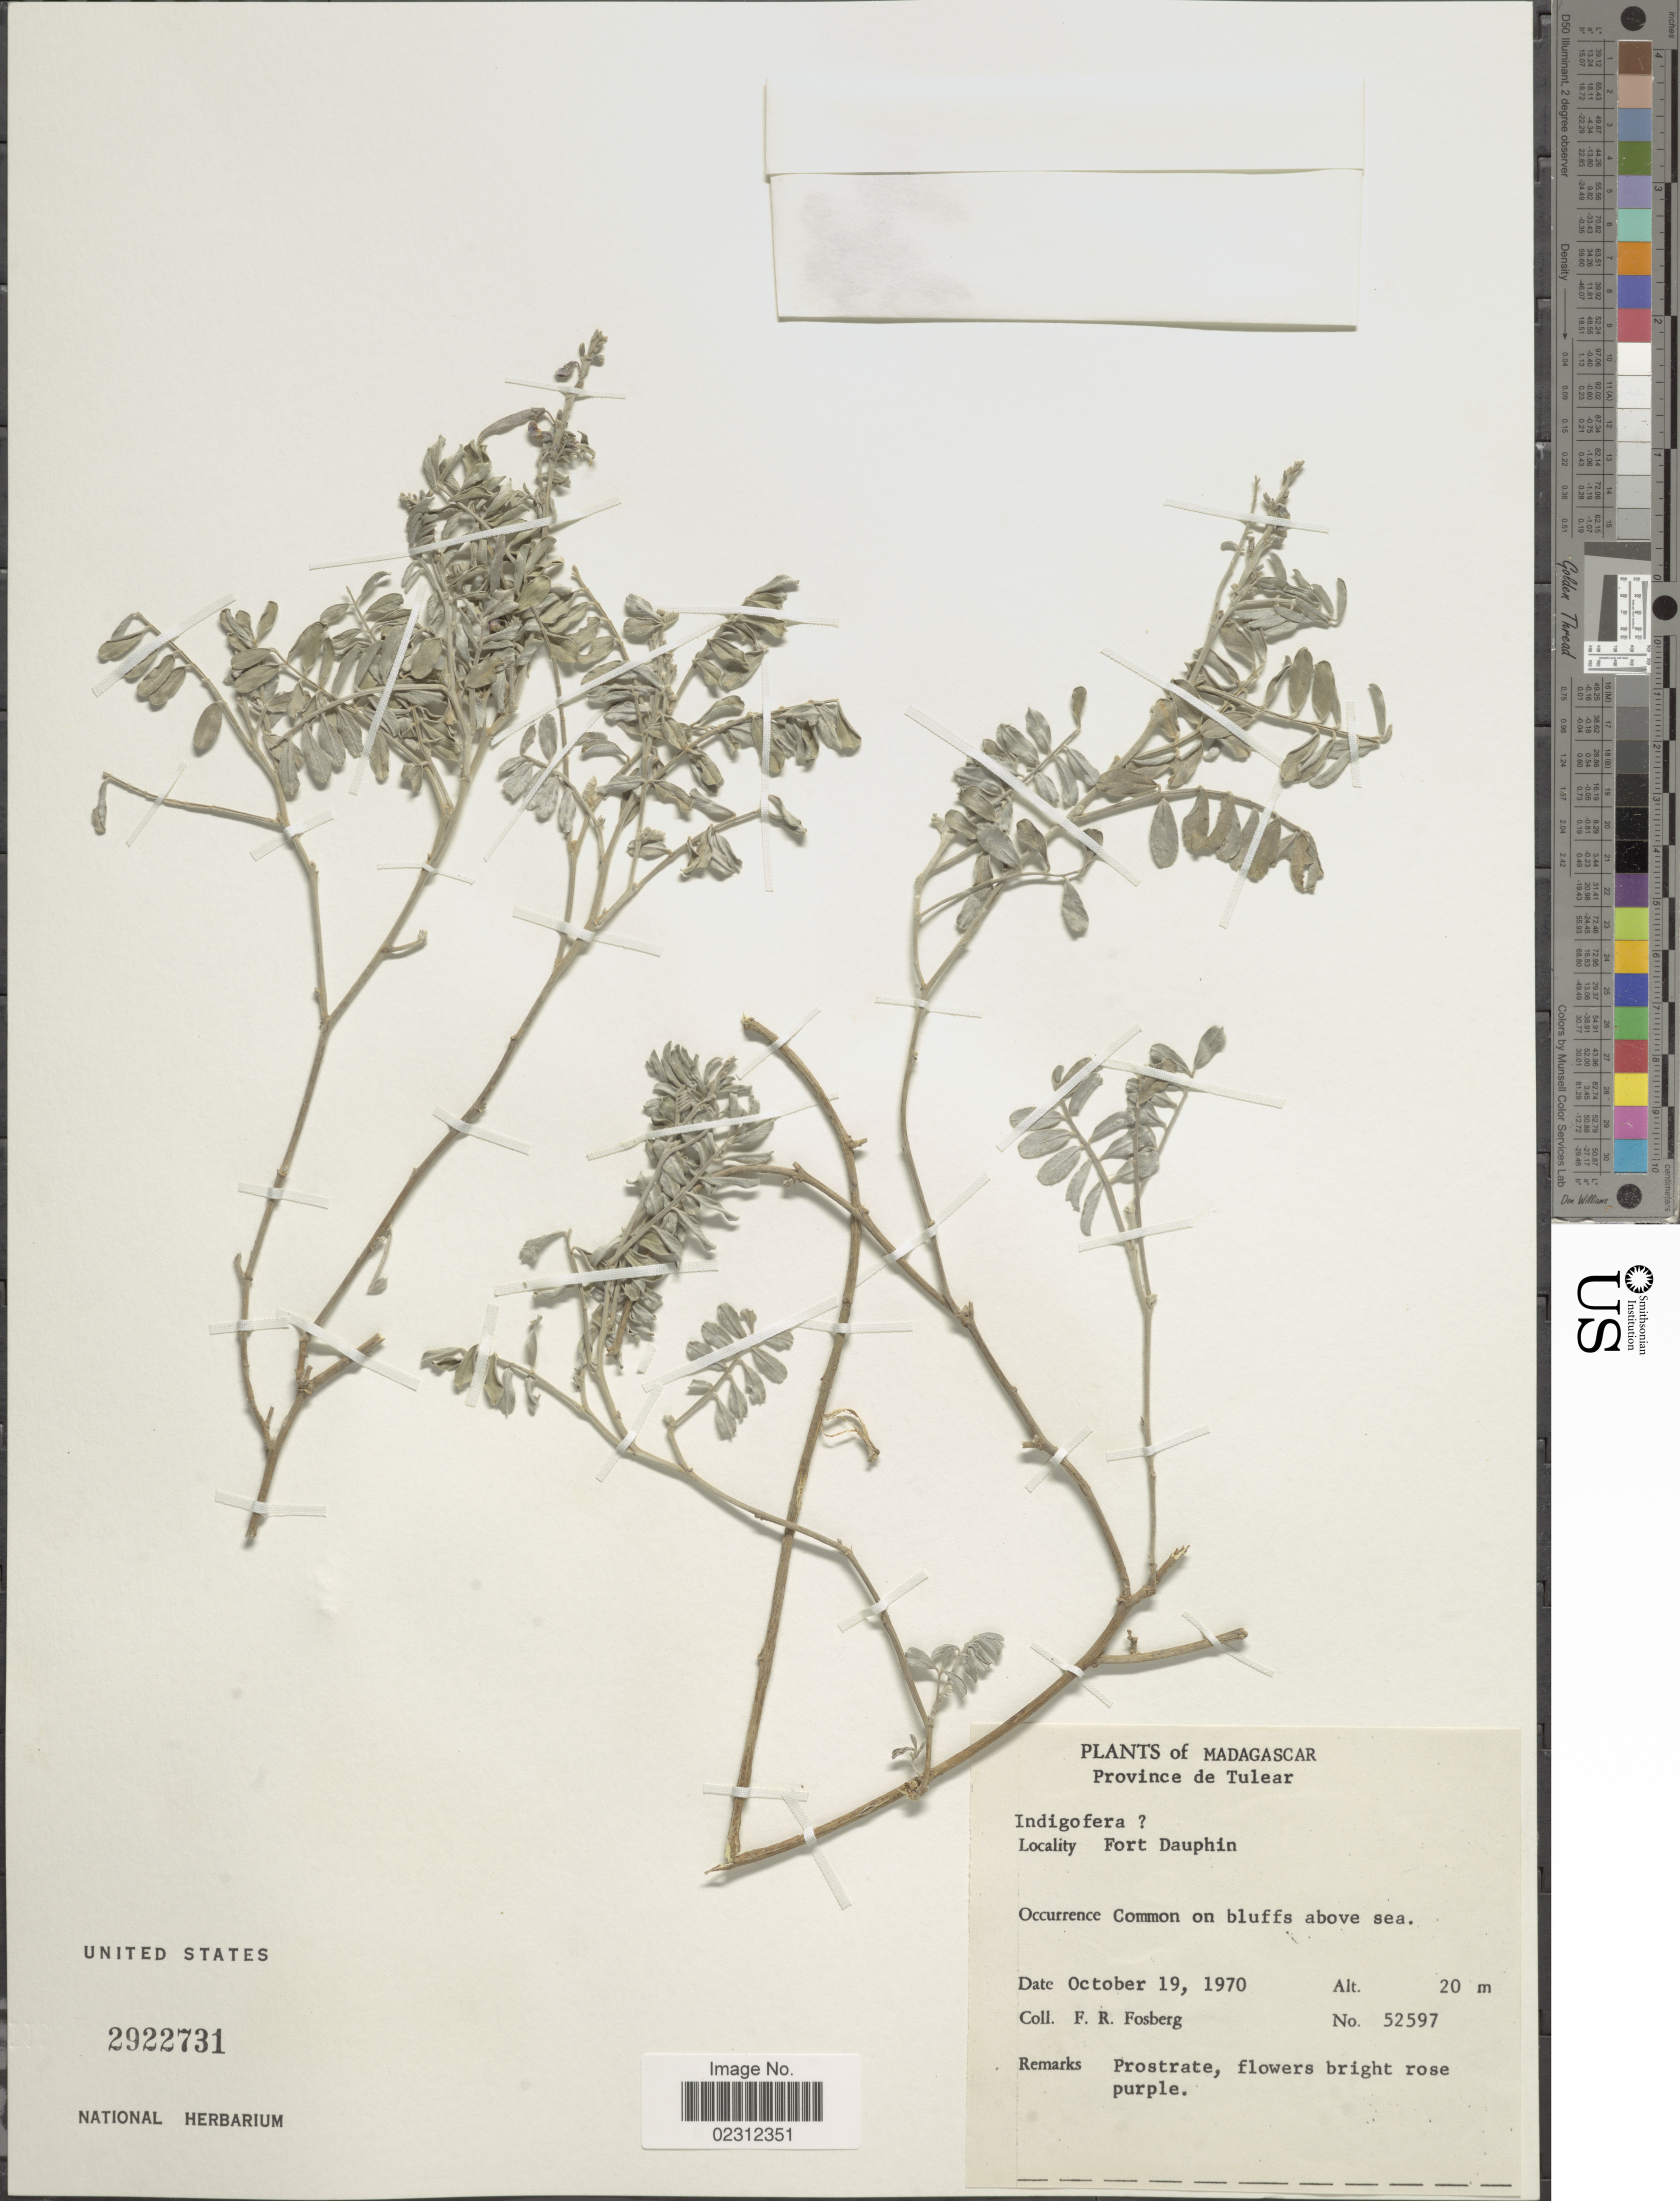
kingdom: Plantae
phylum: Tracheophyta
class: Magnoliopsida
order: Fabales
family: Fabaceae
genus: Indigofera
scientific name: Indigofera sp.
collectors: F. R. Fosberg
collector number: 52597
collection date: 1970-10-19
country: Madagascar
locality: Province de Tulear, Fort Dauphin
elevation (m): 20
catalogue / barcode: US 2922731